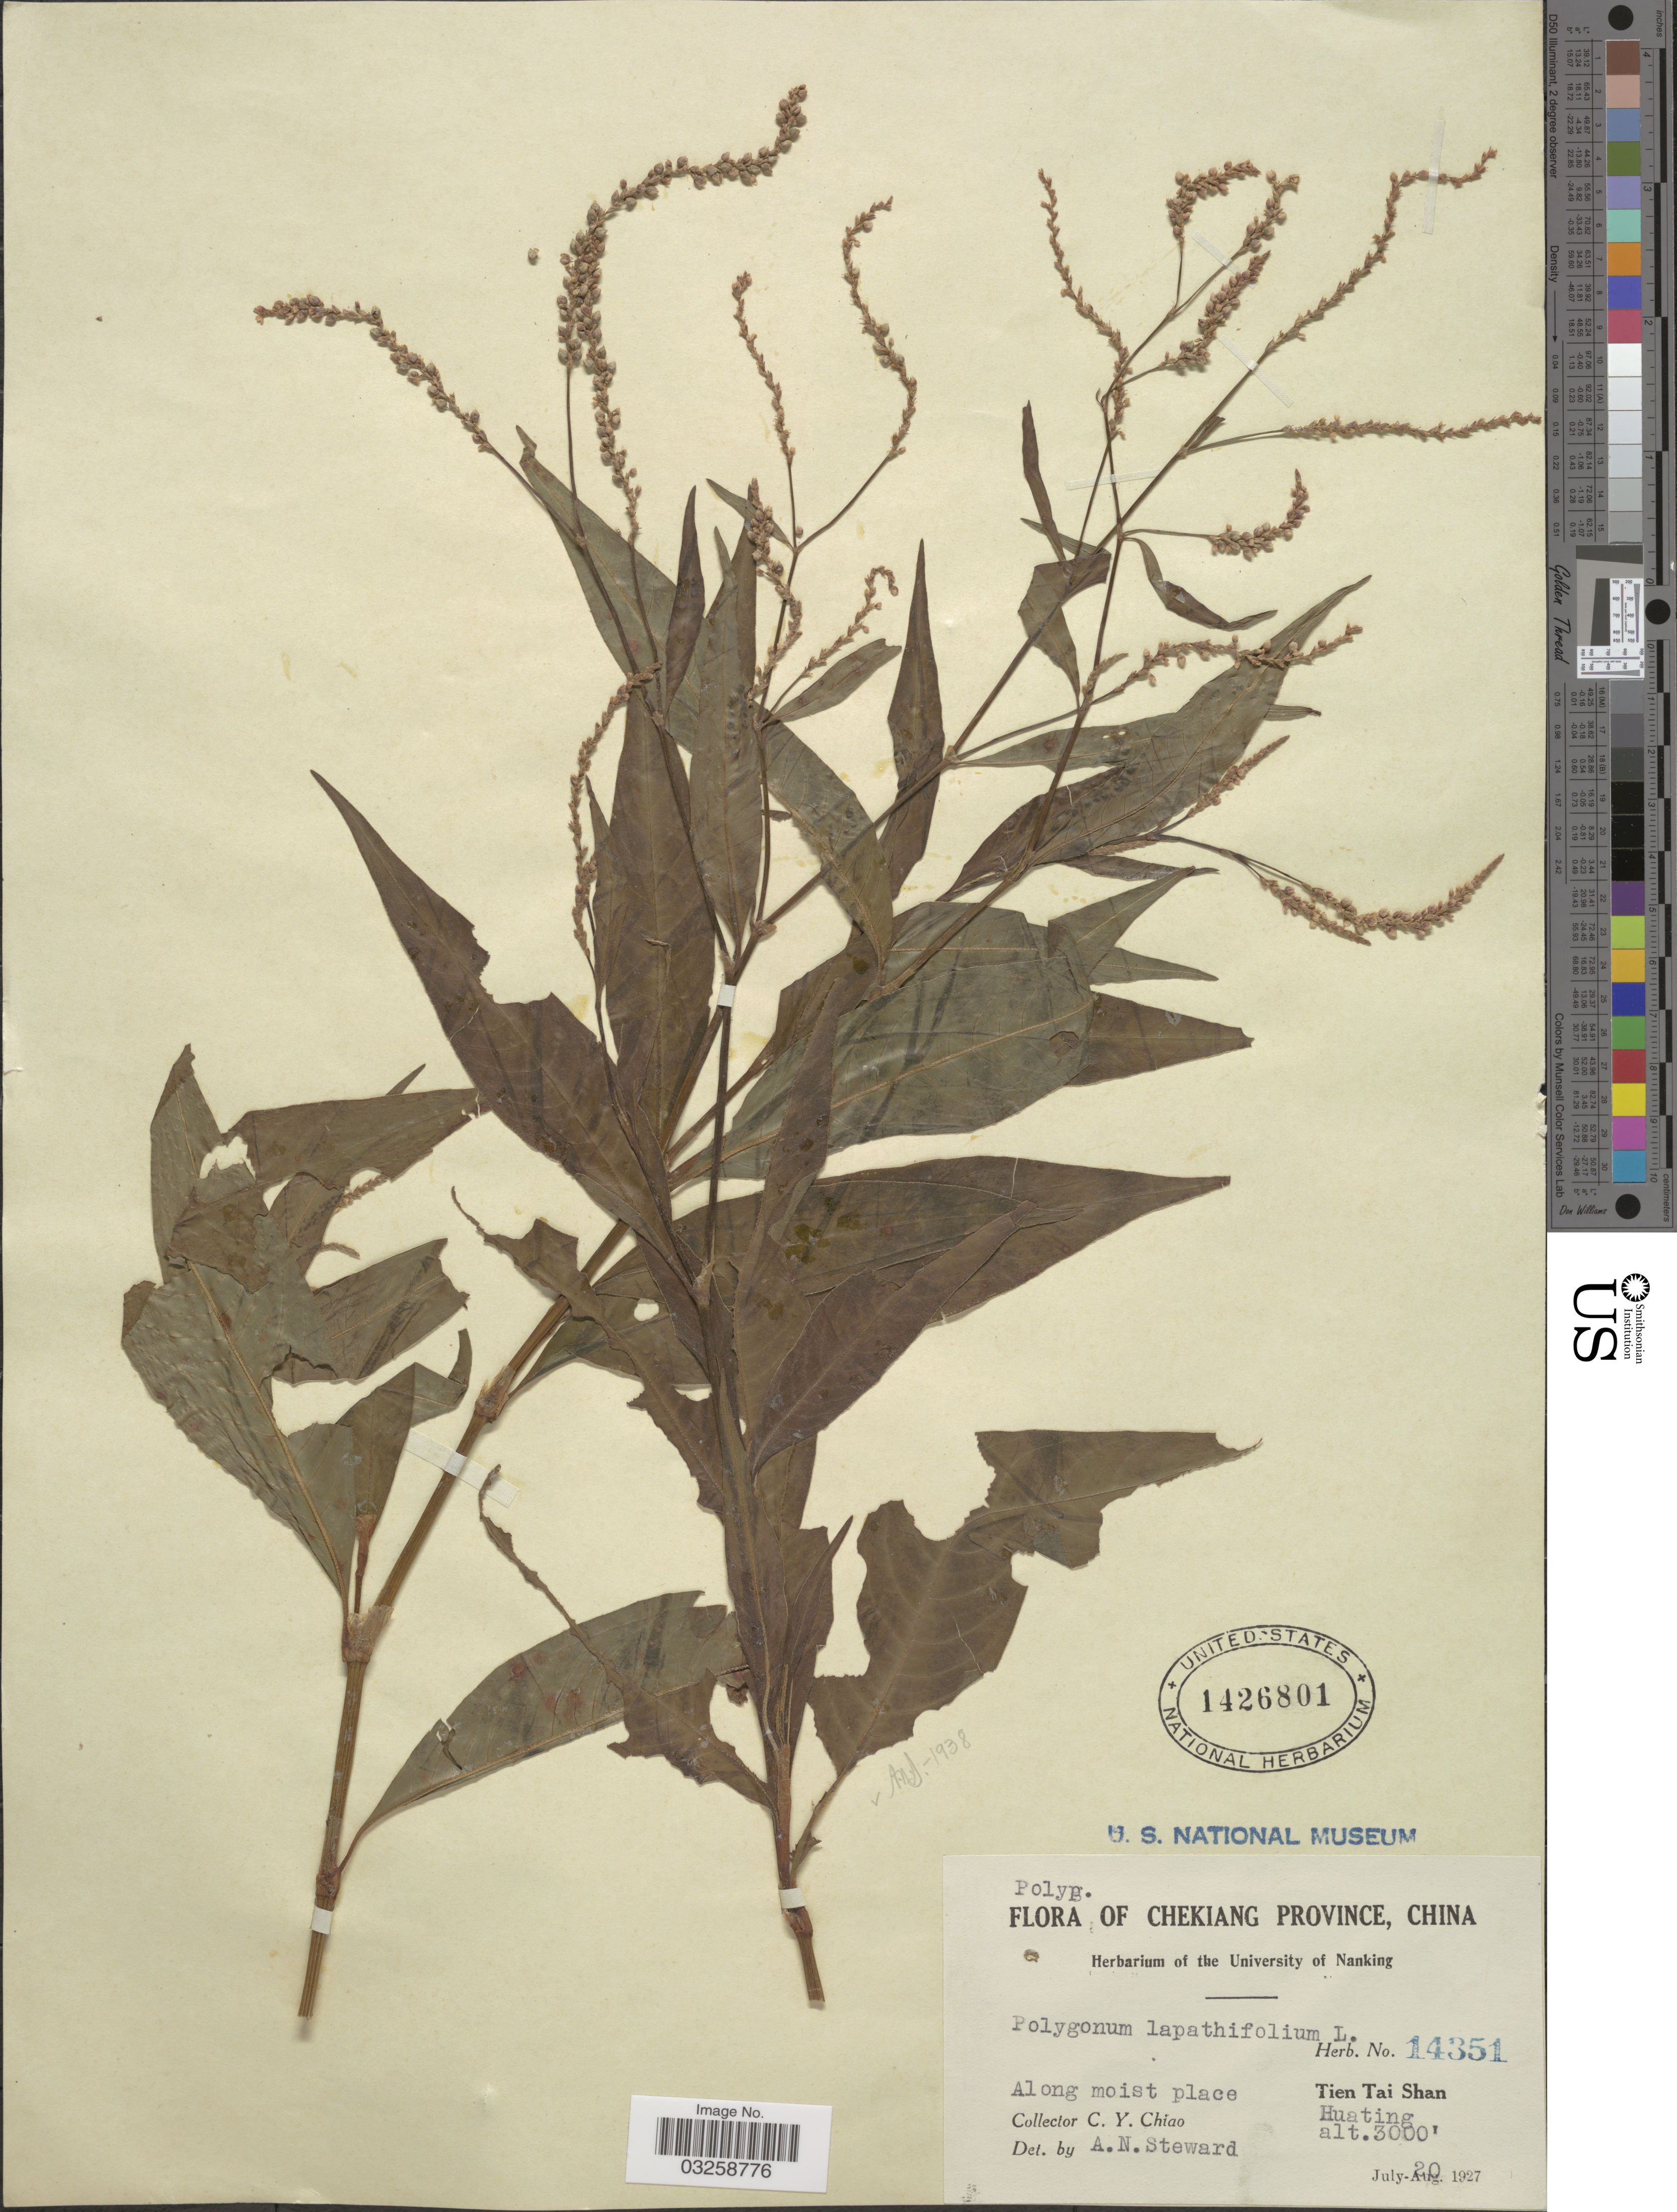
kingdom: Plantae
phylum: Tracheophyta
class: Magnoliopsida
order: Caryophyllales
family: Polygonaceae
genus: Polygonum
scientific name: Polygonum lapathifolium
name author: L.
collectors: C. Y. Chiao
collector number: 14351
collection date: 1927-07-20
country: China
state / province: Zhejiang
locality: Chekiang Province. Along moist place. Tien Tai Shan. Huating.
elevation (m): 914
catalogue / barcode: US 1426801